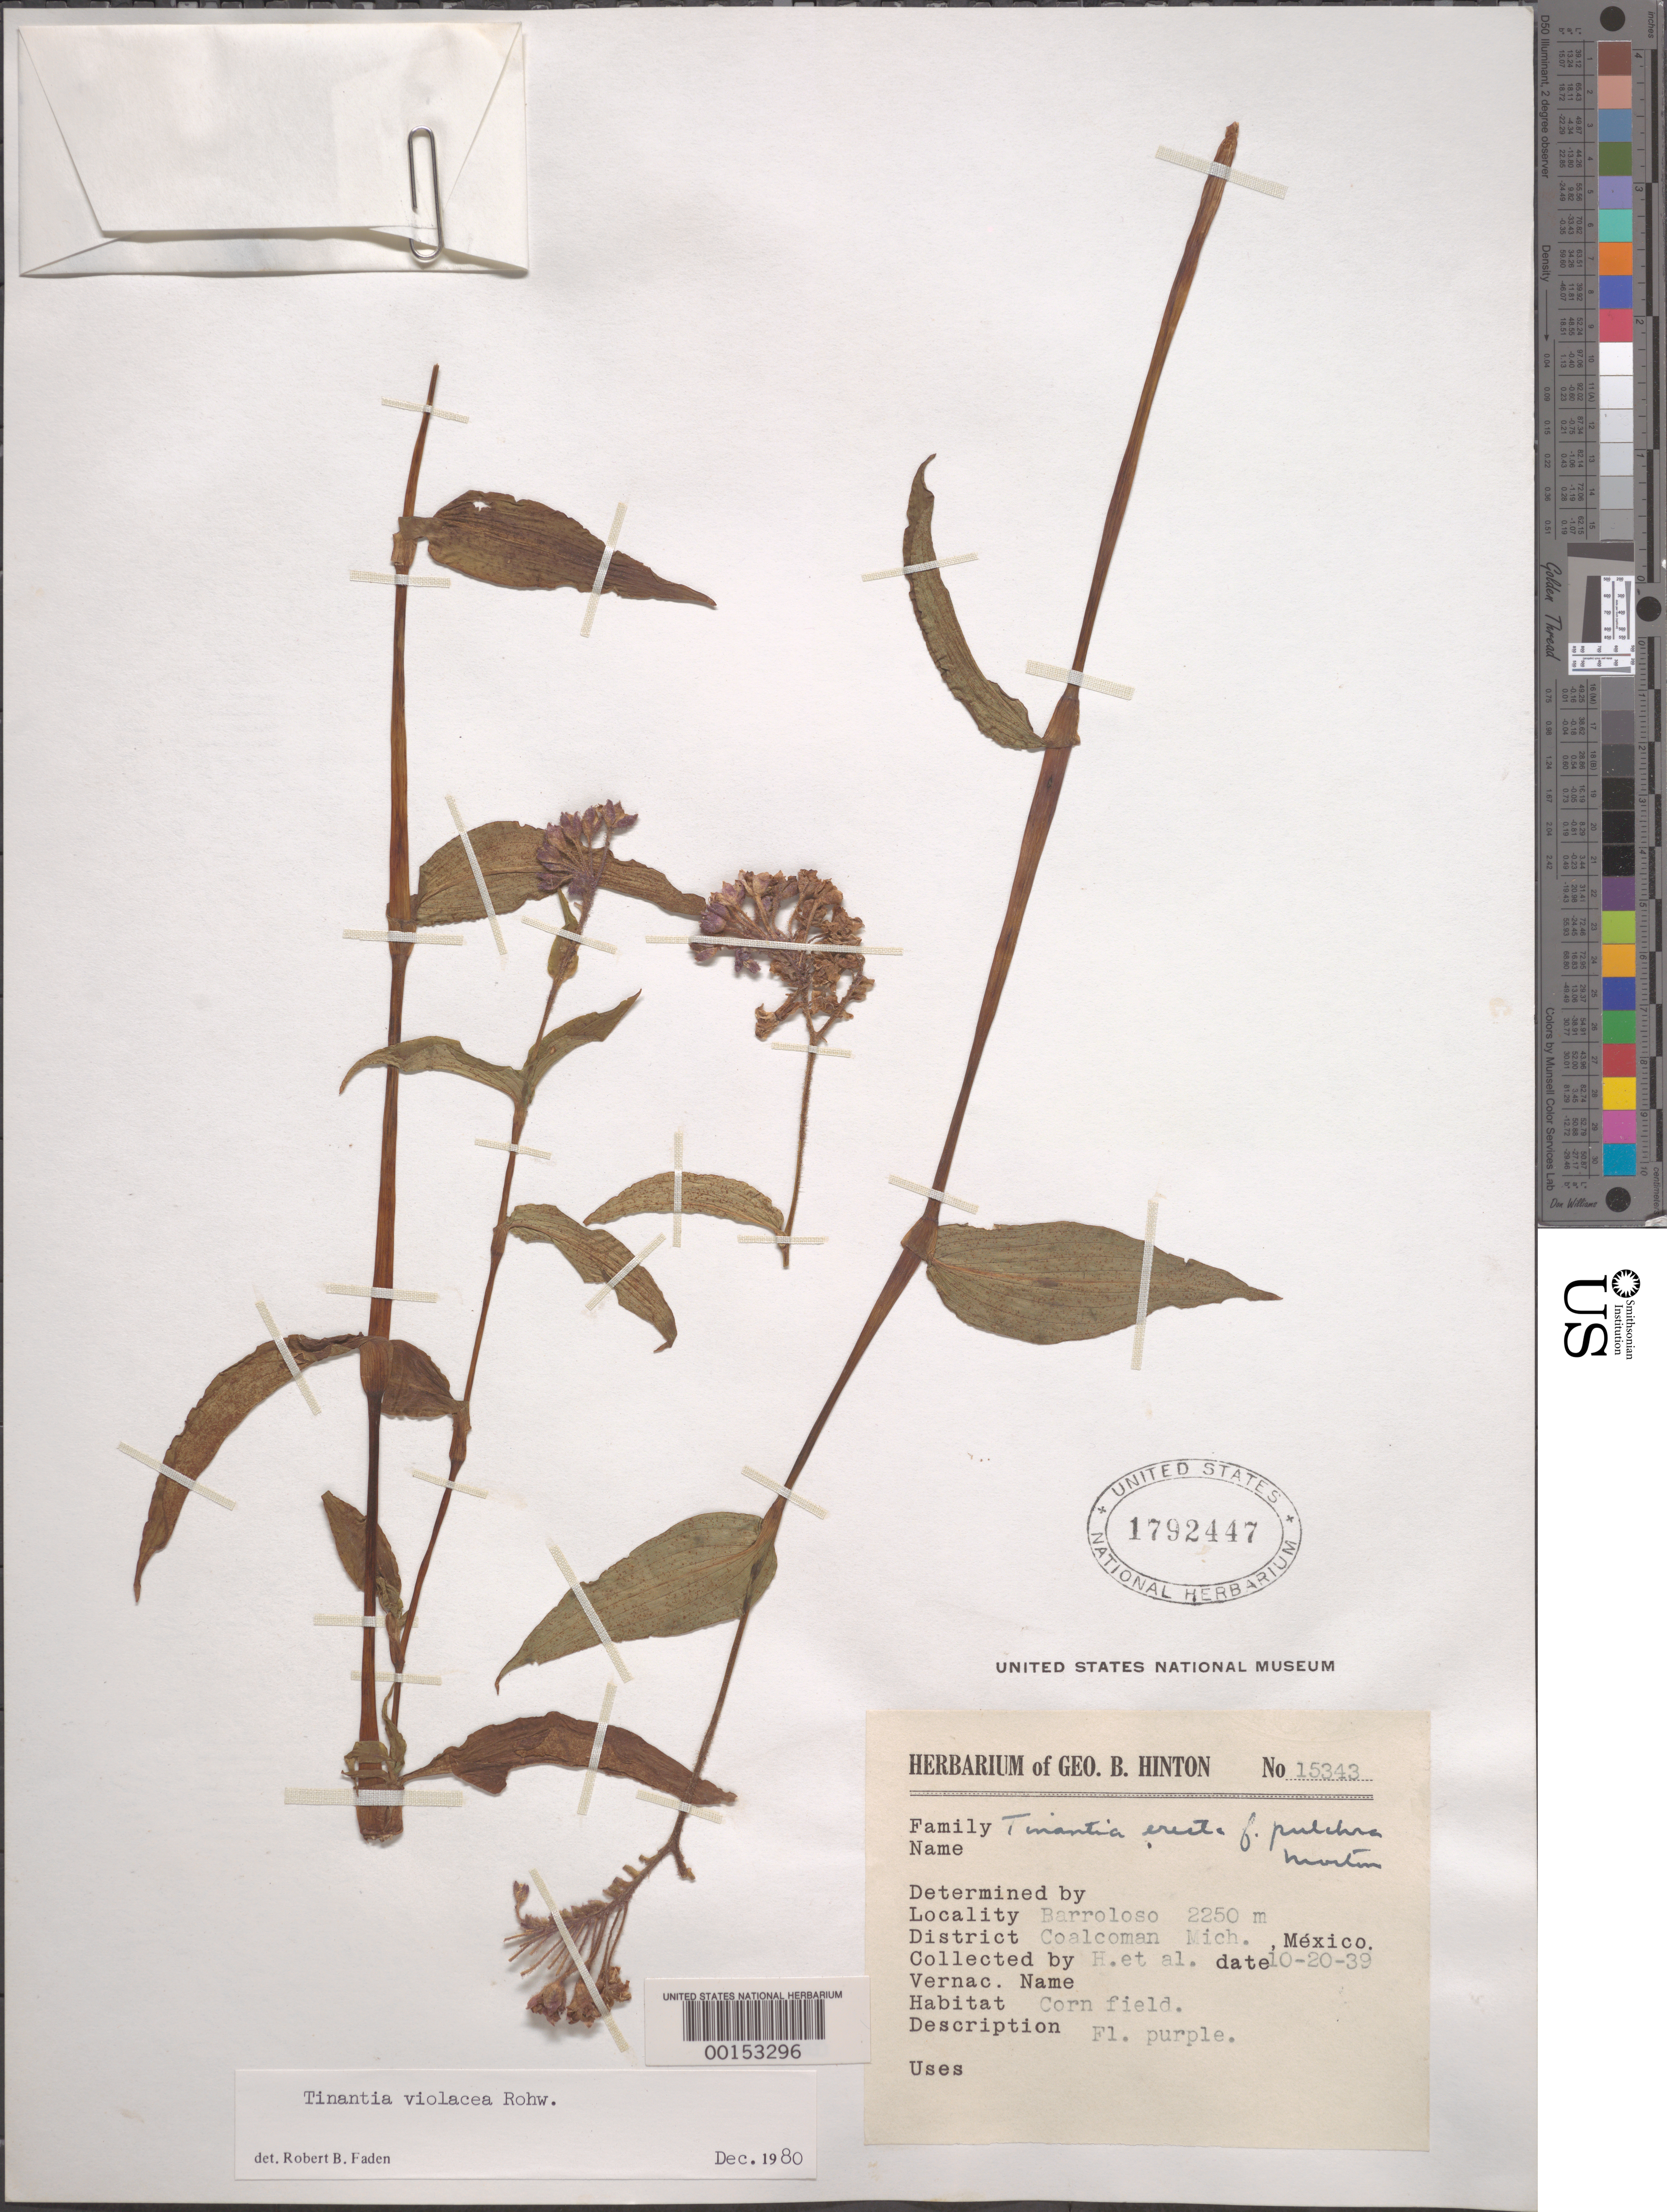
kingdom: Plantae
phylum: Tracheophyta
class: Liliopsida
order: Commelinales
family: Commelinaceae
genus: Tinantia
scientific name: Tinantia violacea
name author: Rohweder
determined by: Faden, Robert B., (US), Smithsonian Institution - National Museum of Natural History (UNITED STATES)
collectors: G. B. Hinton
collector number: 15343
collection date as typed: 20 Oct 1939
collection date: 1939-10-20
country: Mexico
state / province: Michoacán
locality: Coalcomán; Barroloso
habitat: Cornfield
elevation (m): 2250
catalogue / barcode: US 1792447